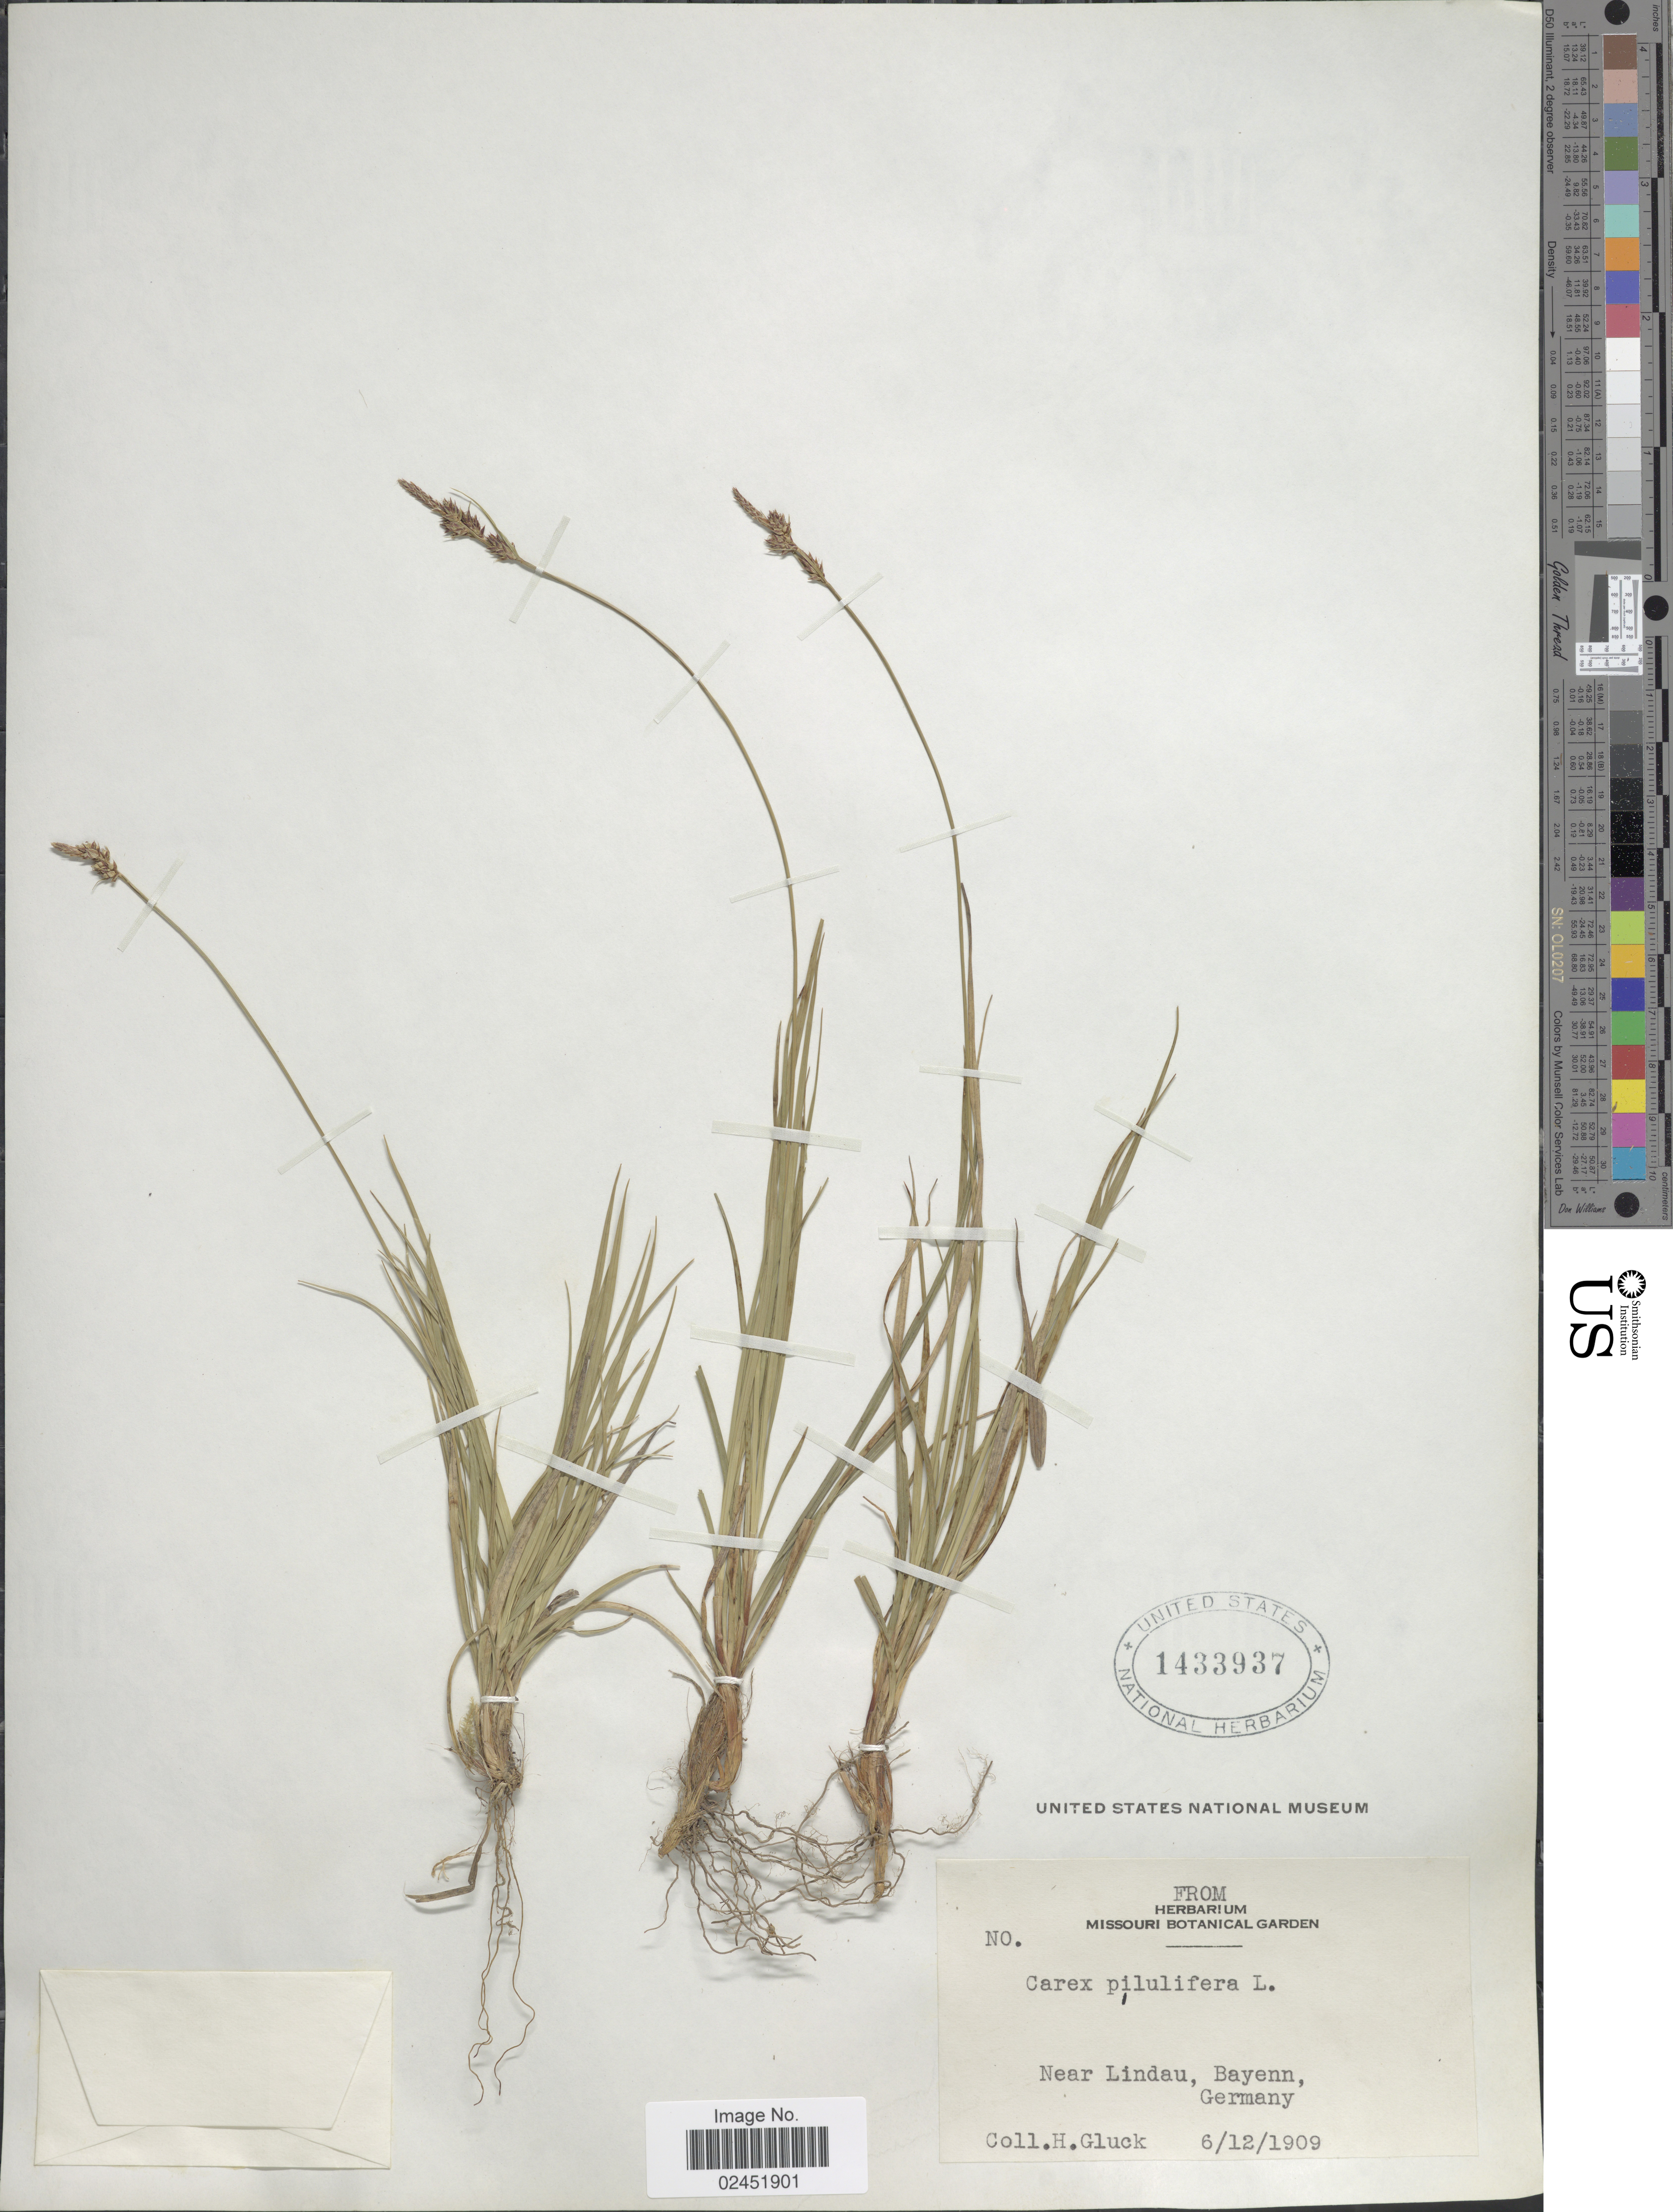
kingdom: Plantae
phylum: Tracheophyta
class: Liliopsida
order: Poales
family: Cyperaceae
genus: Carex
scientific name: Carex pilulifera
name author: L.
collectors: H. Glück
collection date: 1909-12-06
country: Germany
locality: Near Lindau, Bayenn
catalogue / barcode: US 1433937